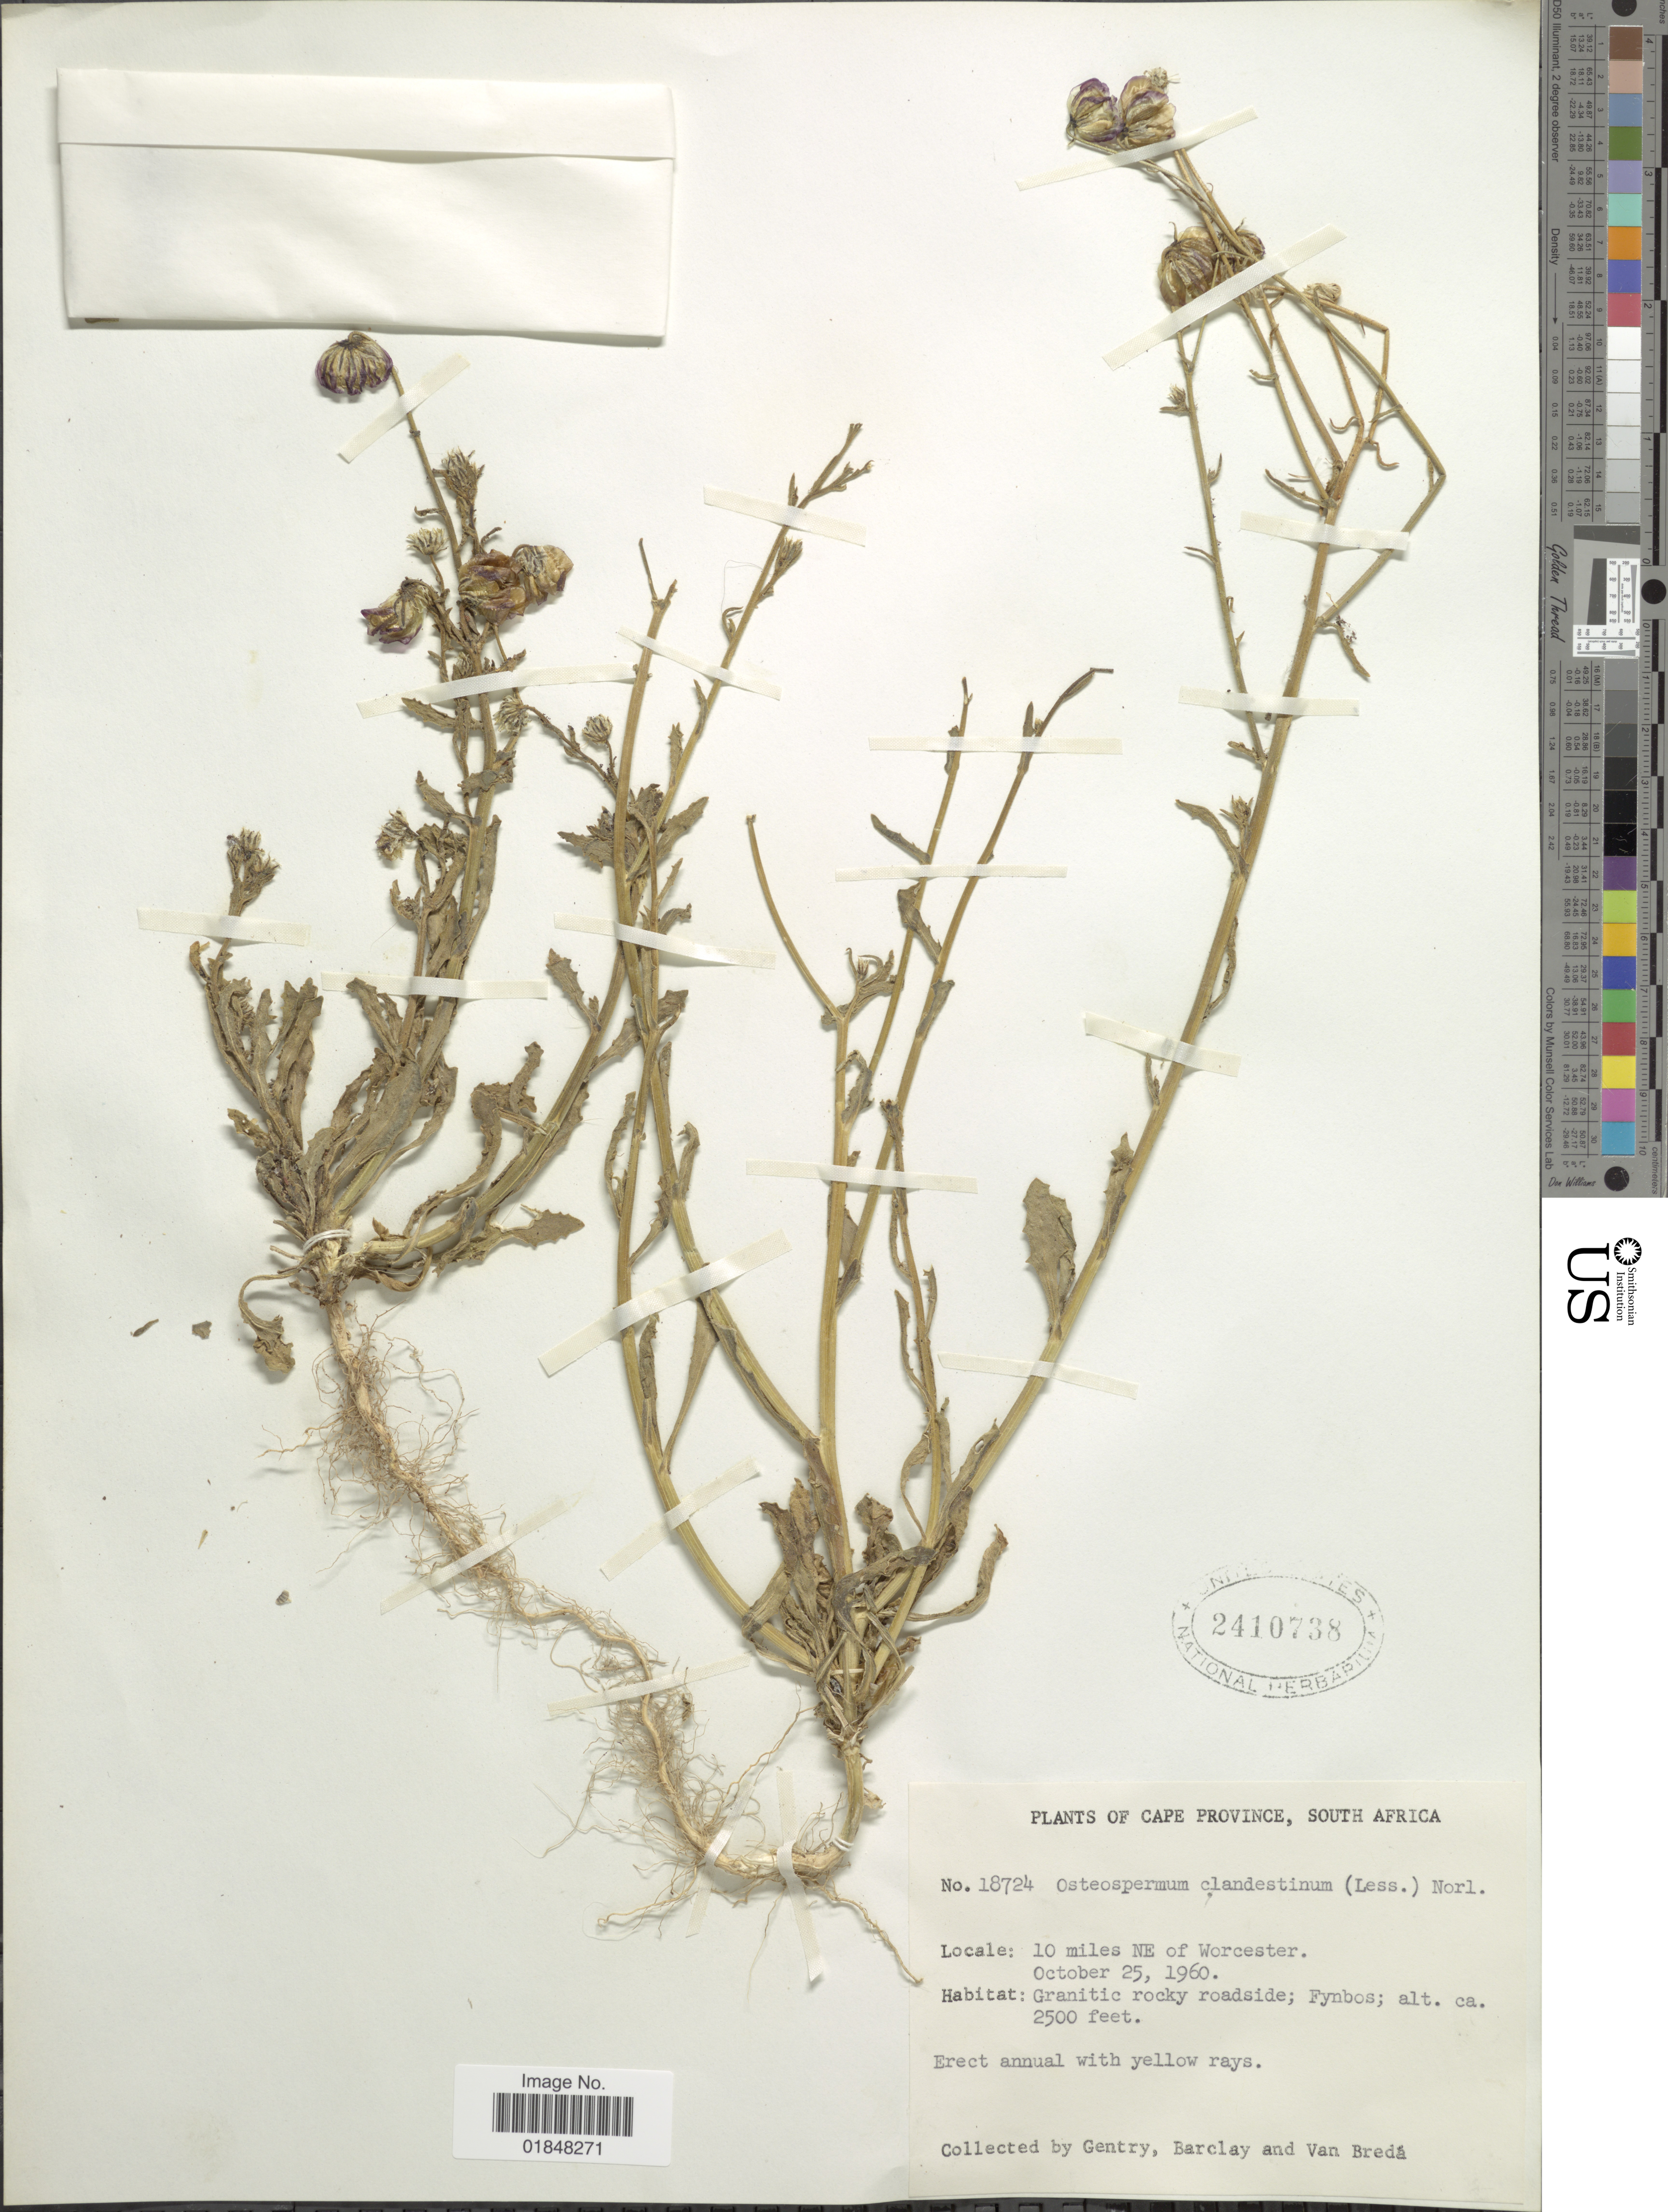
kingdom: Plantae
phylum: Tracheophyta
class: Magnoliopsida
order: Asterales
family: Asteraceae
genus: Osteospermum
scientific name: Osteospermum clandestinum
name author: (Less.) Norl.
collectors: Gentry, --, -- Barclay & P. Van Breda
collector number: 18724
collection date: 1960-10-25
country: South Africa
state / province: Western Cape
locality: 10 miles NE of Worcester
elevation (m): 762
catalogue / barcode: US 2410738